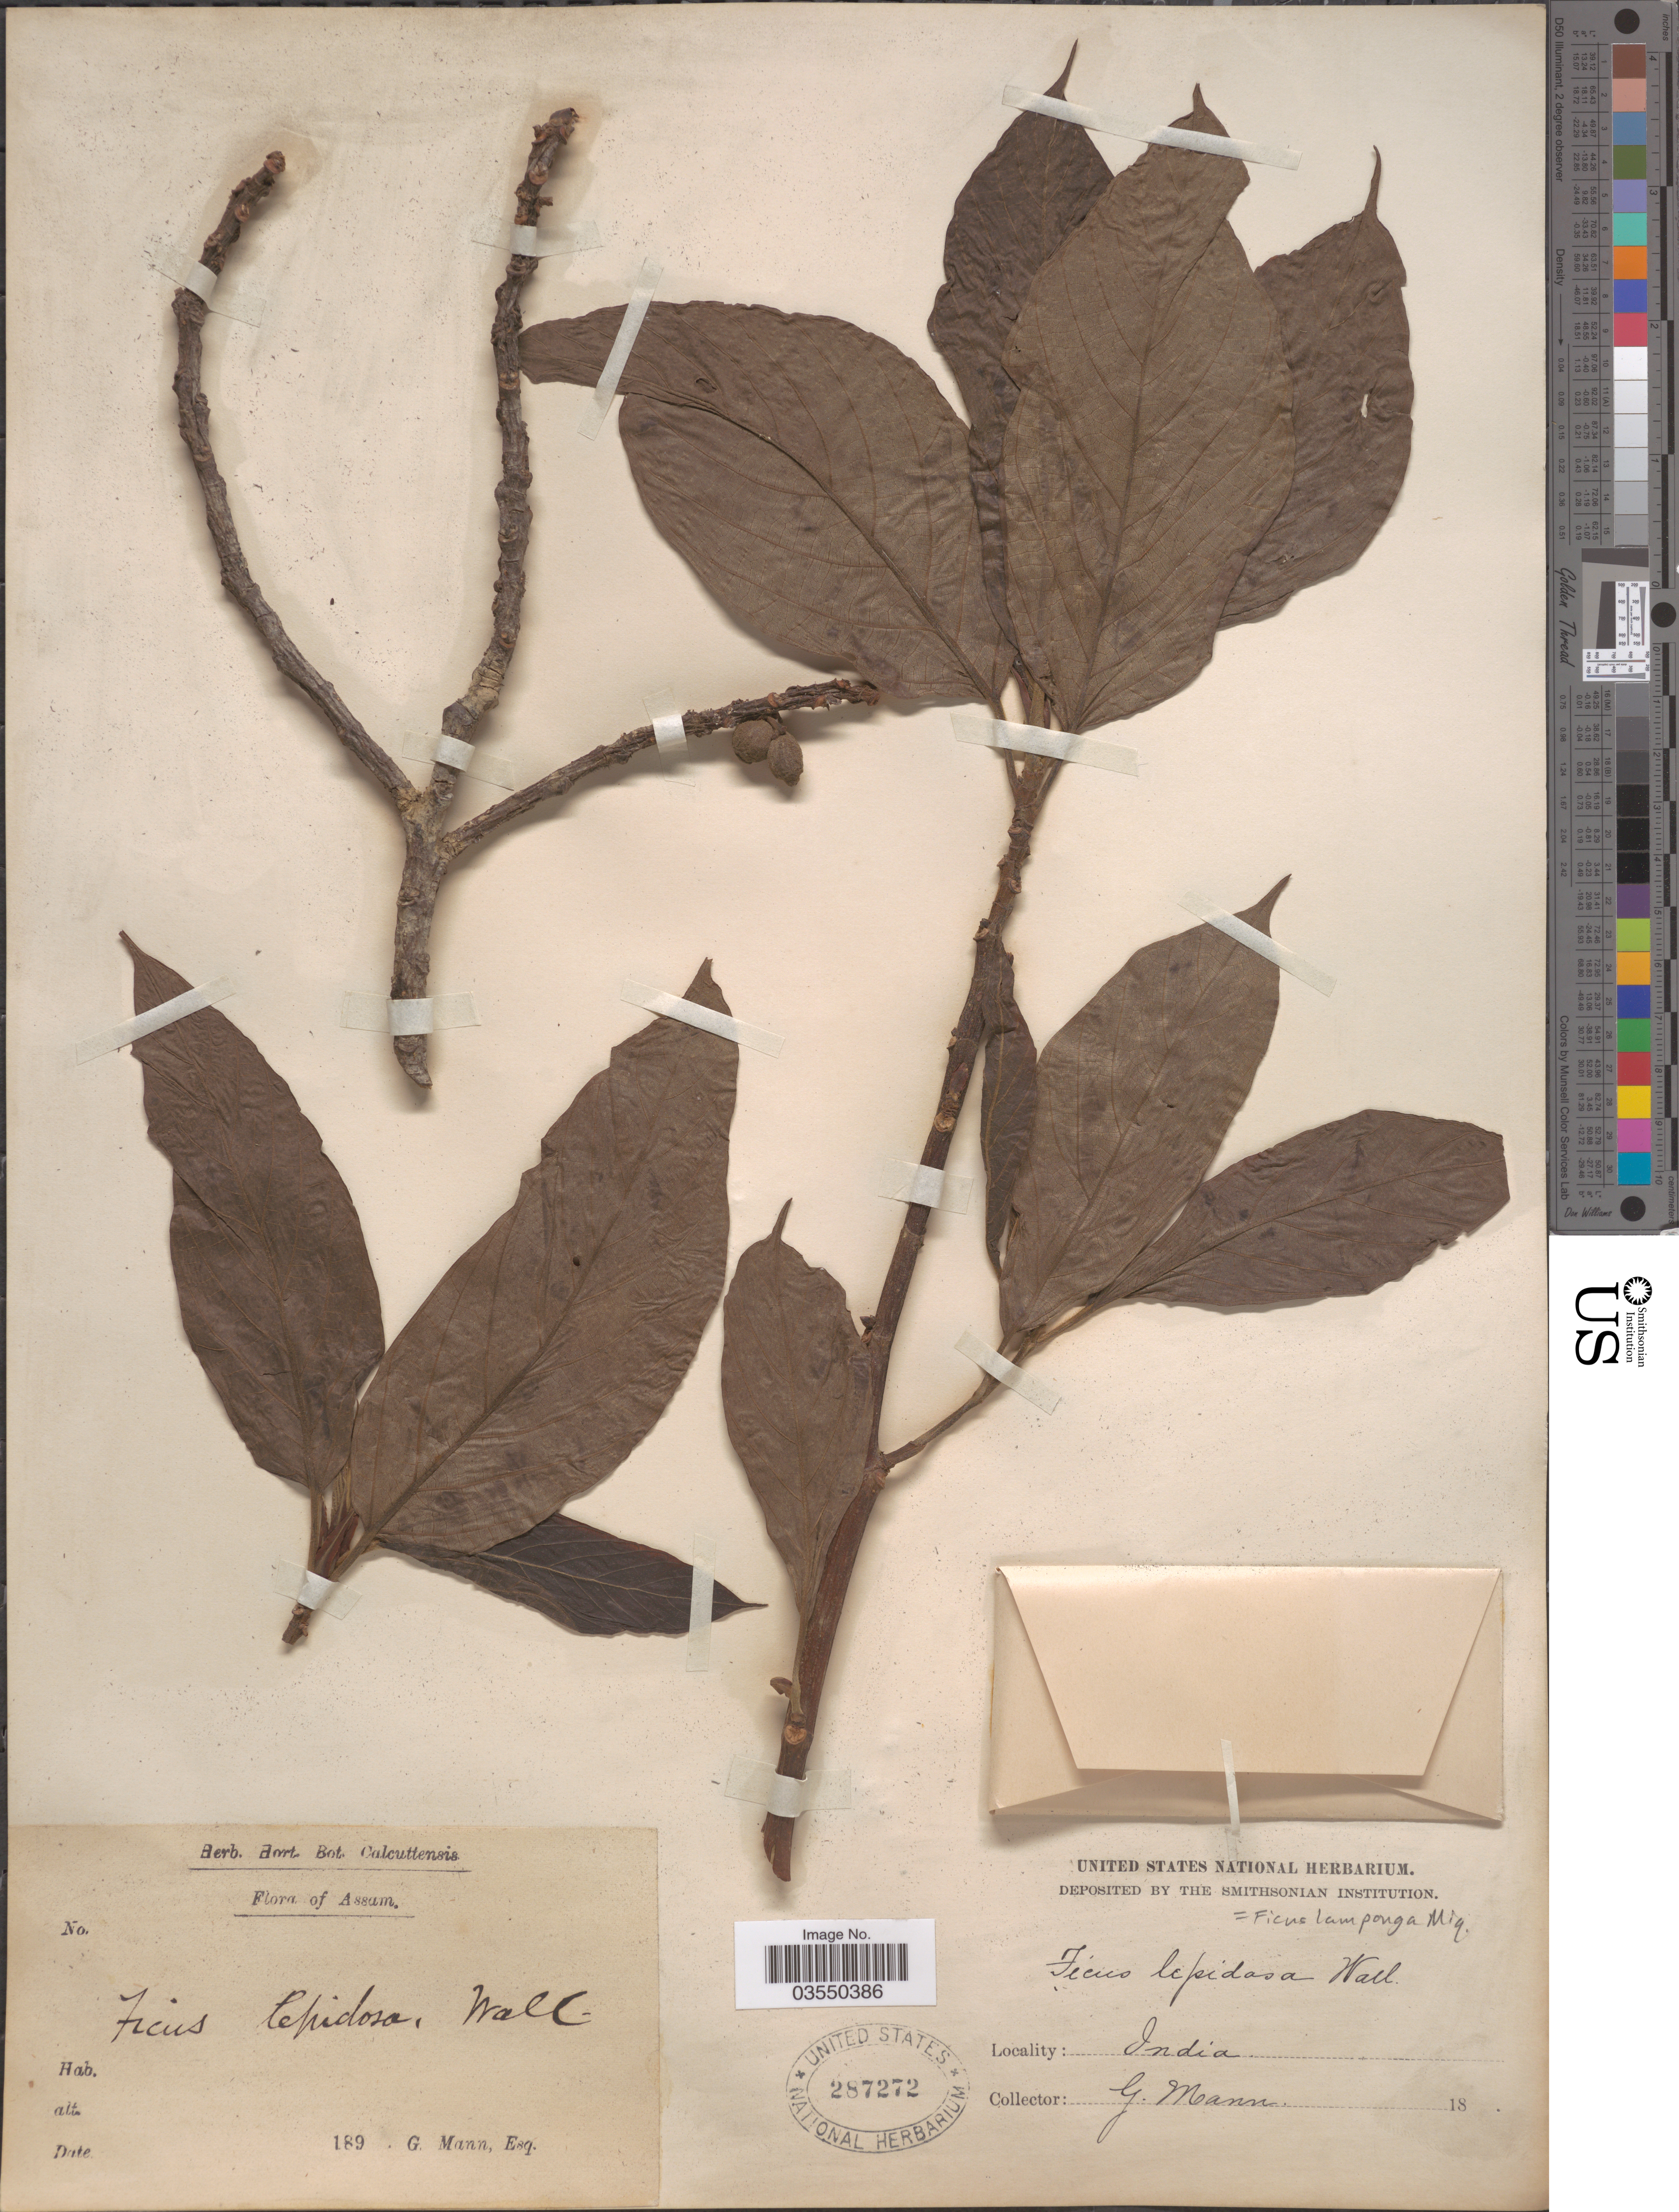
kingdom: Plantae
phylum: Tracheophyta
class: Magnoliopsida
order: Rosales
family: Moraceae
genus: Ficus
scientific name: Ficus lamponga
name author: Miq.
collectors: G. Mann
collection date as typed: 189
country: India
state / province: Assam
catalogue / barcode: US 287272